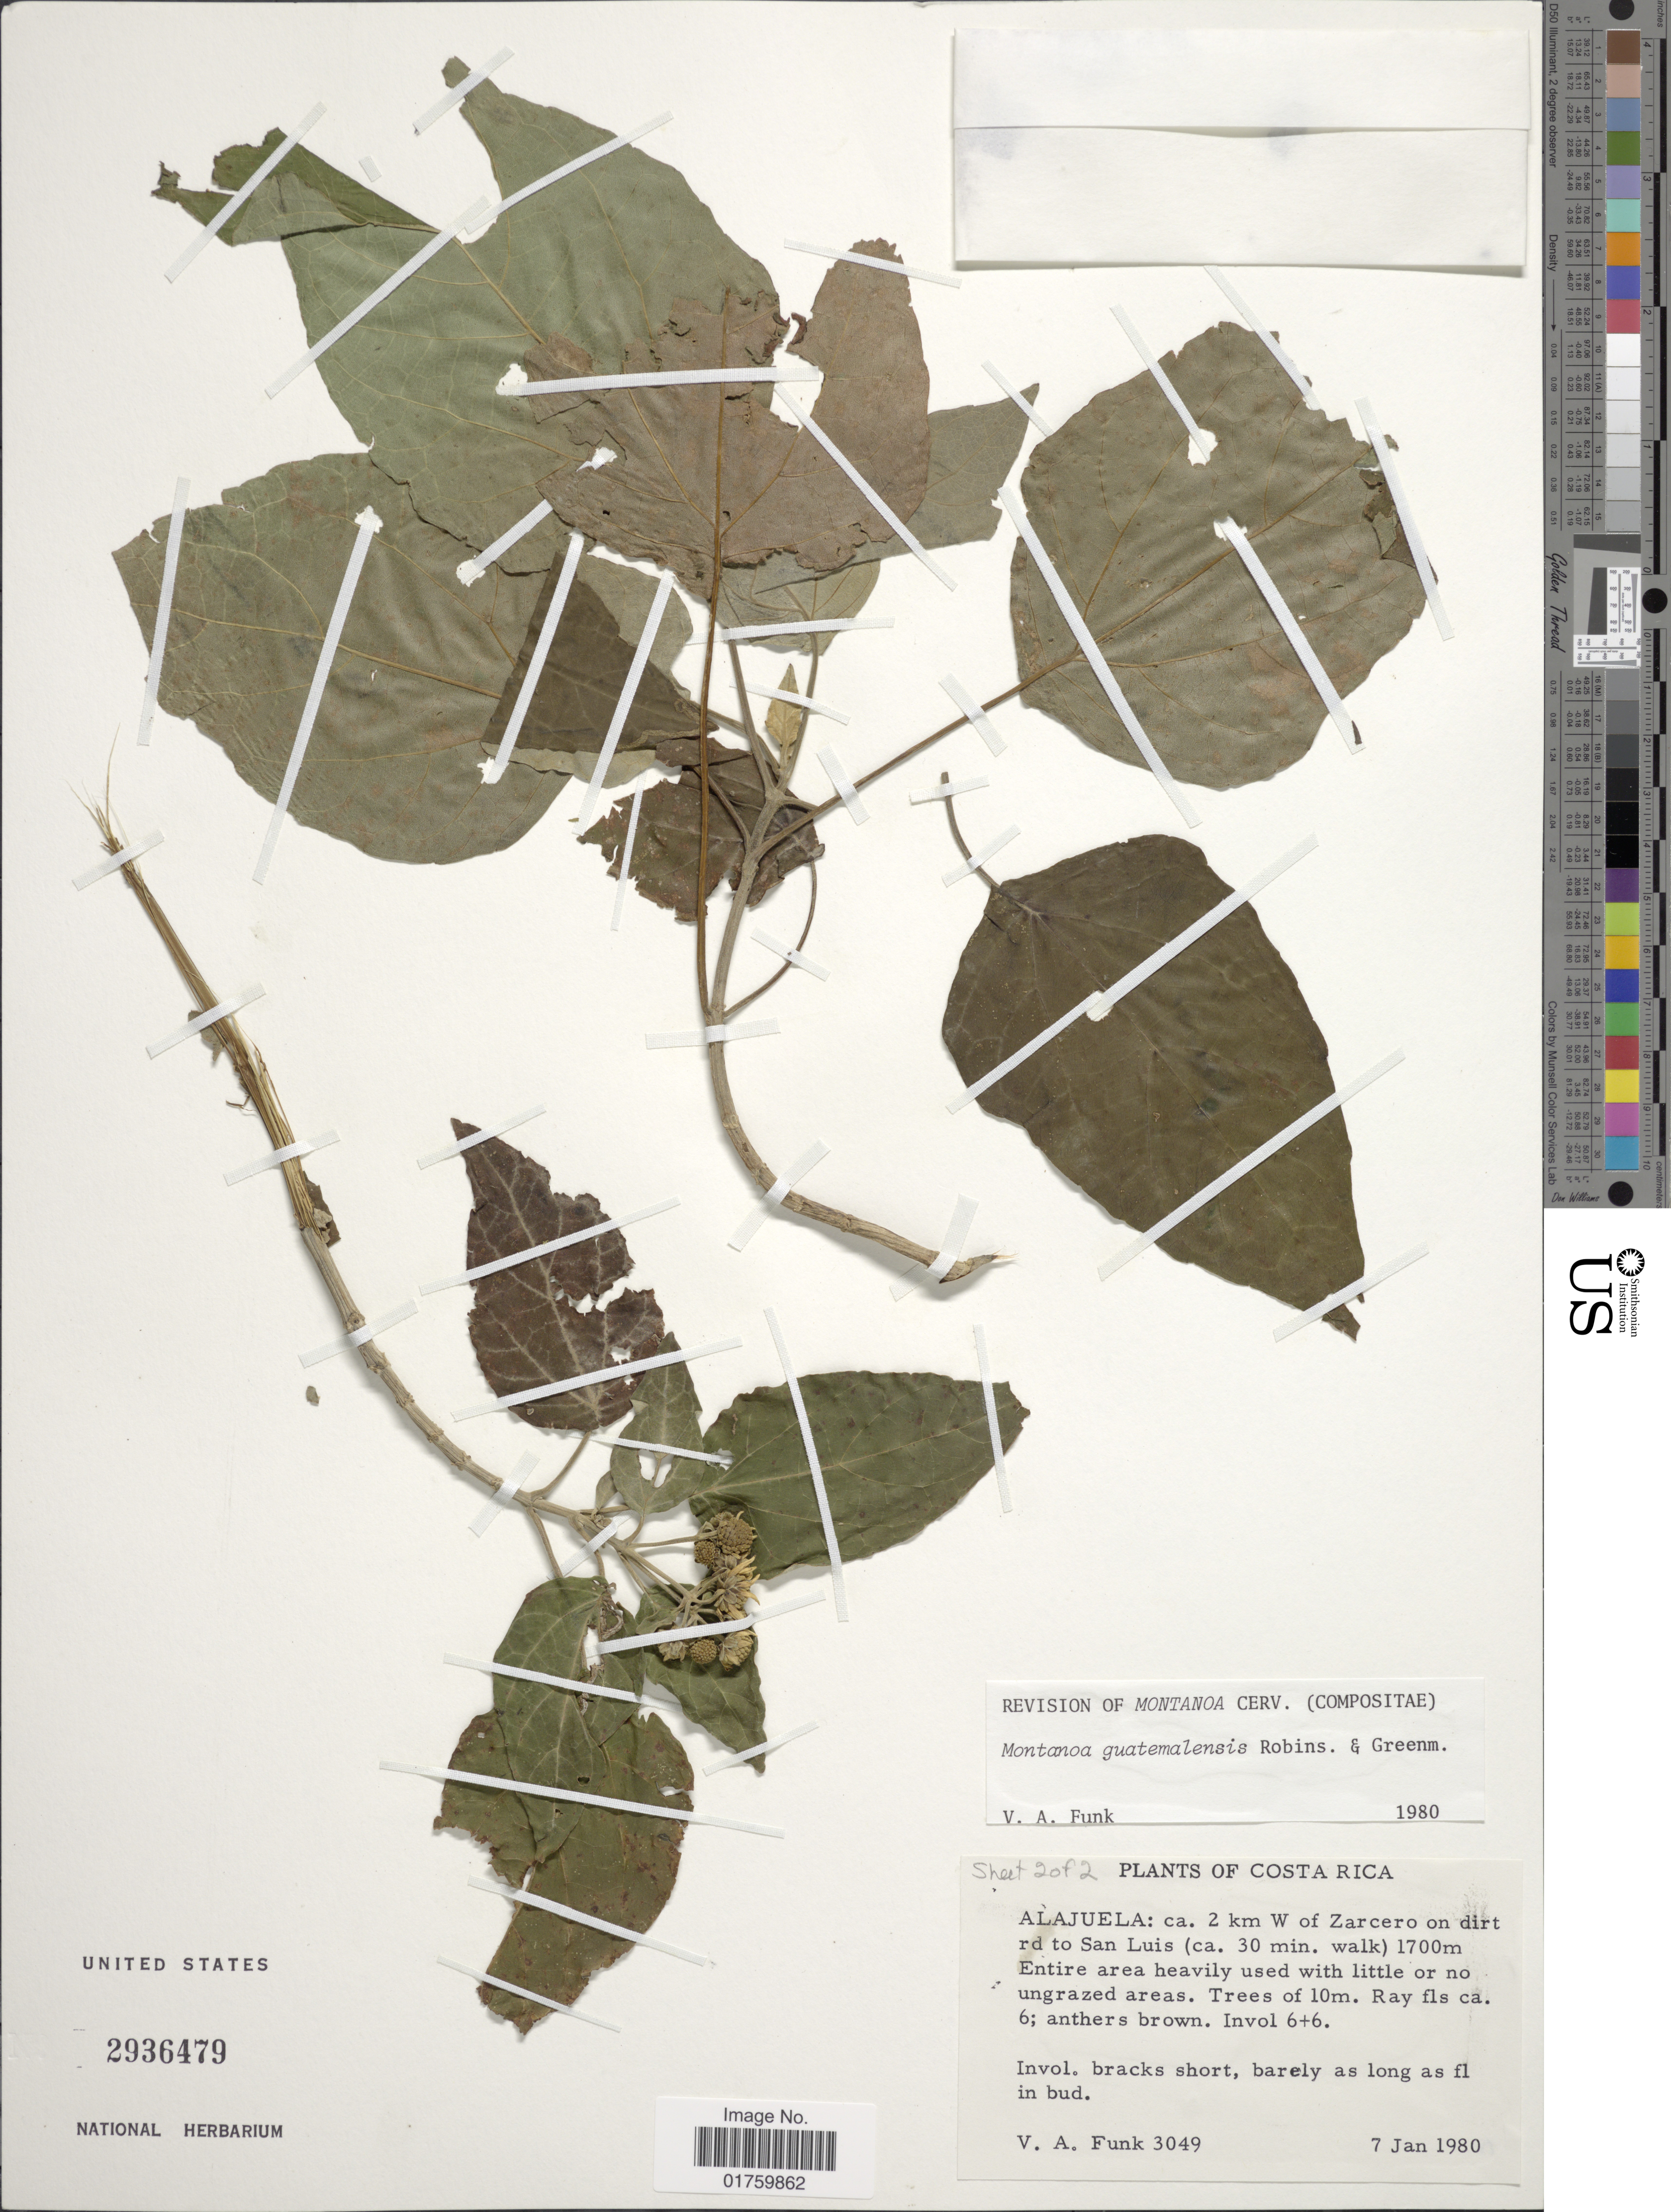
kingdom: Plantae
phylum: Tracheophyta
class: Magnoliopsida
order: Asterales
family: Asteraceae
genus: Montanoa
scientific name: Montanoa guatemalensis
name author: B.L. Rob. & Greenm.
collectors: V. Funk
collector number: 3049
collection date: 1980-01-07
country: Costa Rica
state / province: Alajuela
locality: Ca. 2 km W of Zarcero on dirt rd to San Luis (ca. 30 min. walk)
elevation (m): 1700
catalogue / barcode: US 2936479